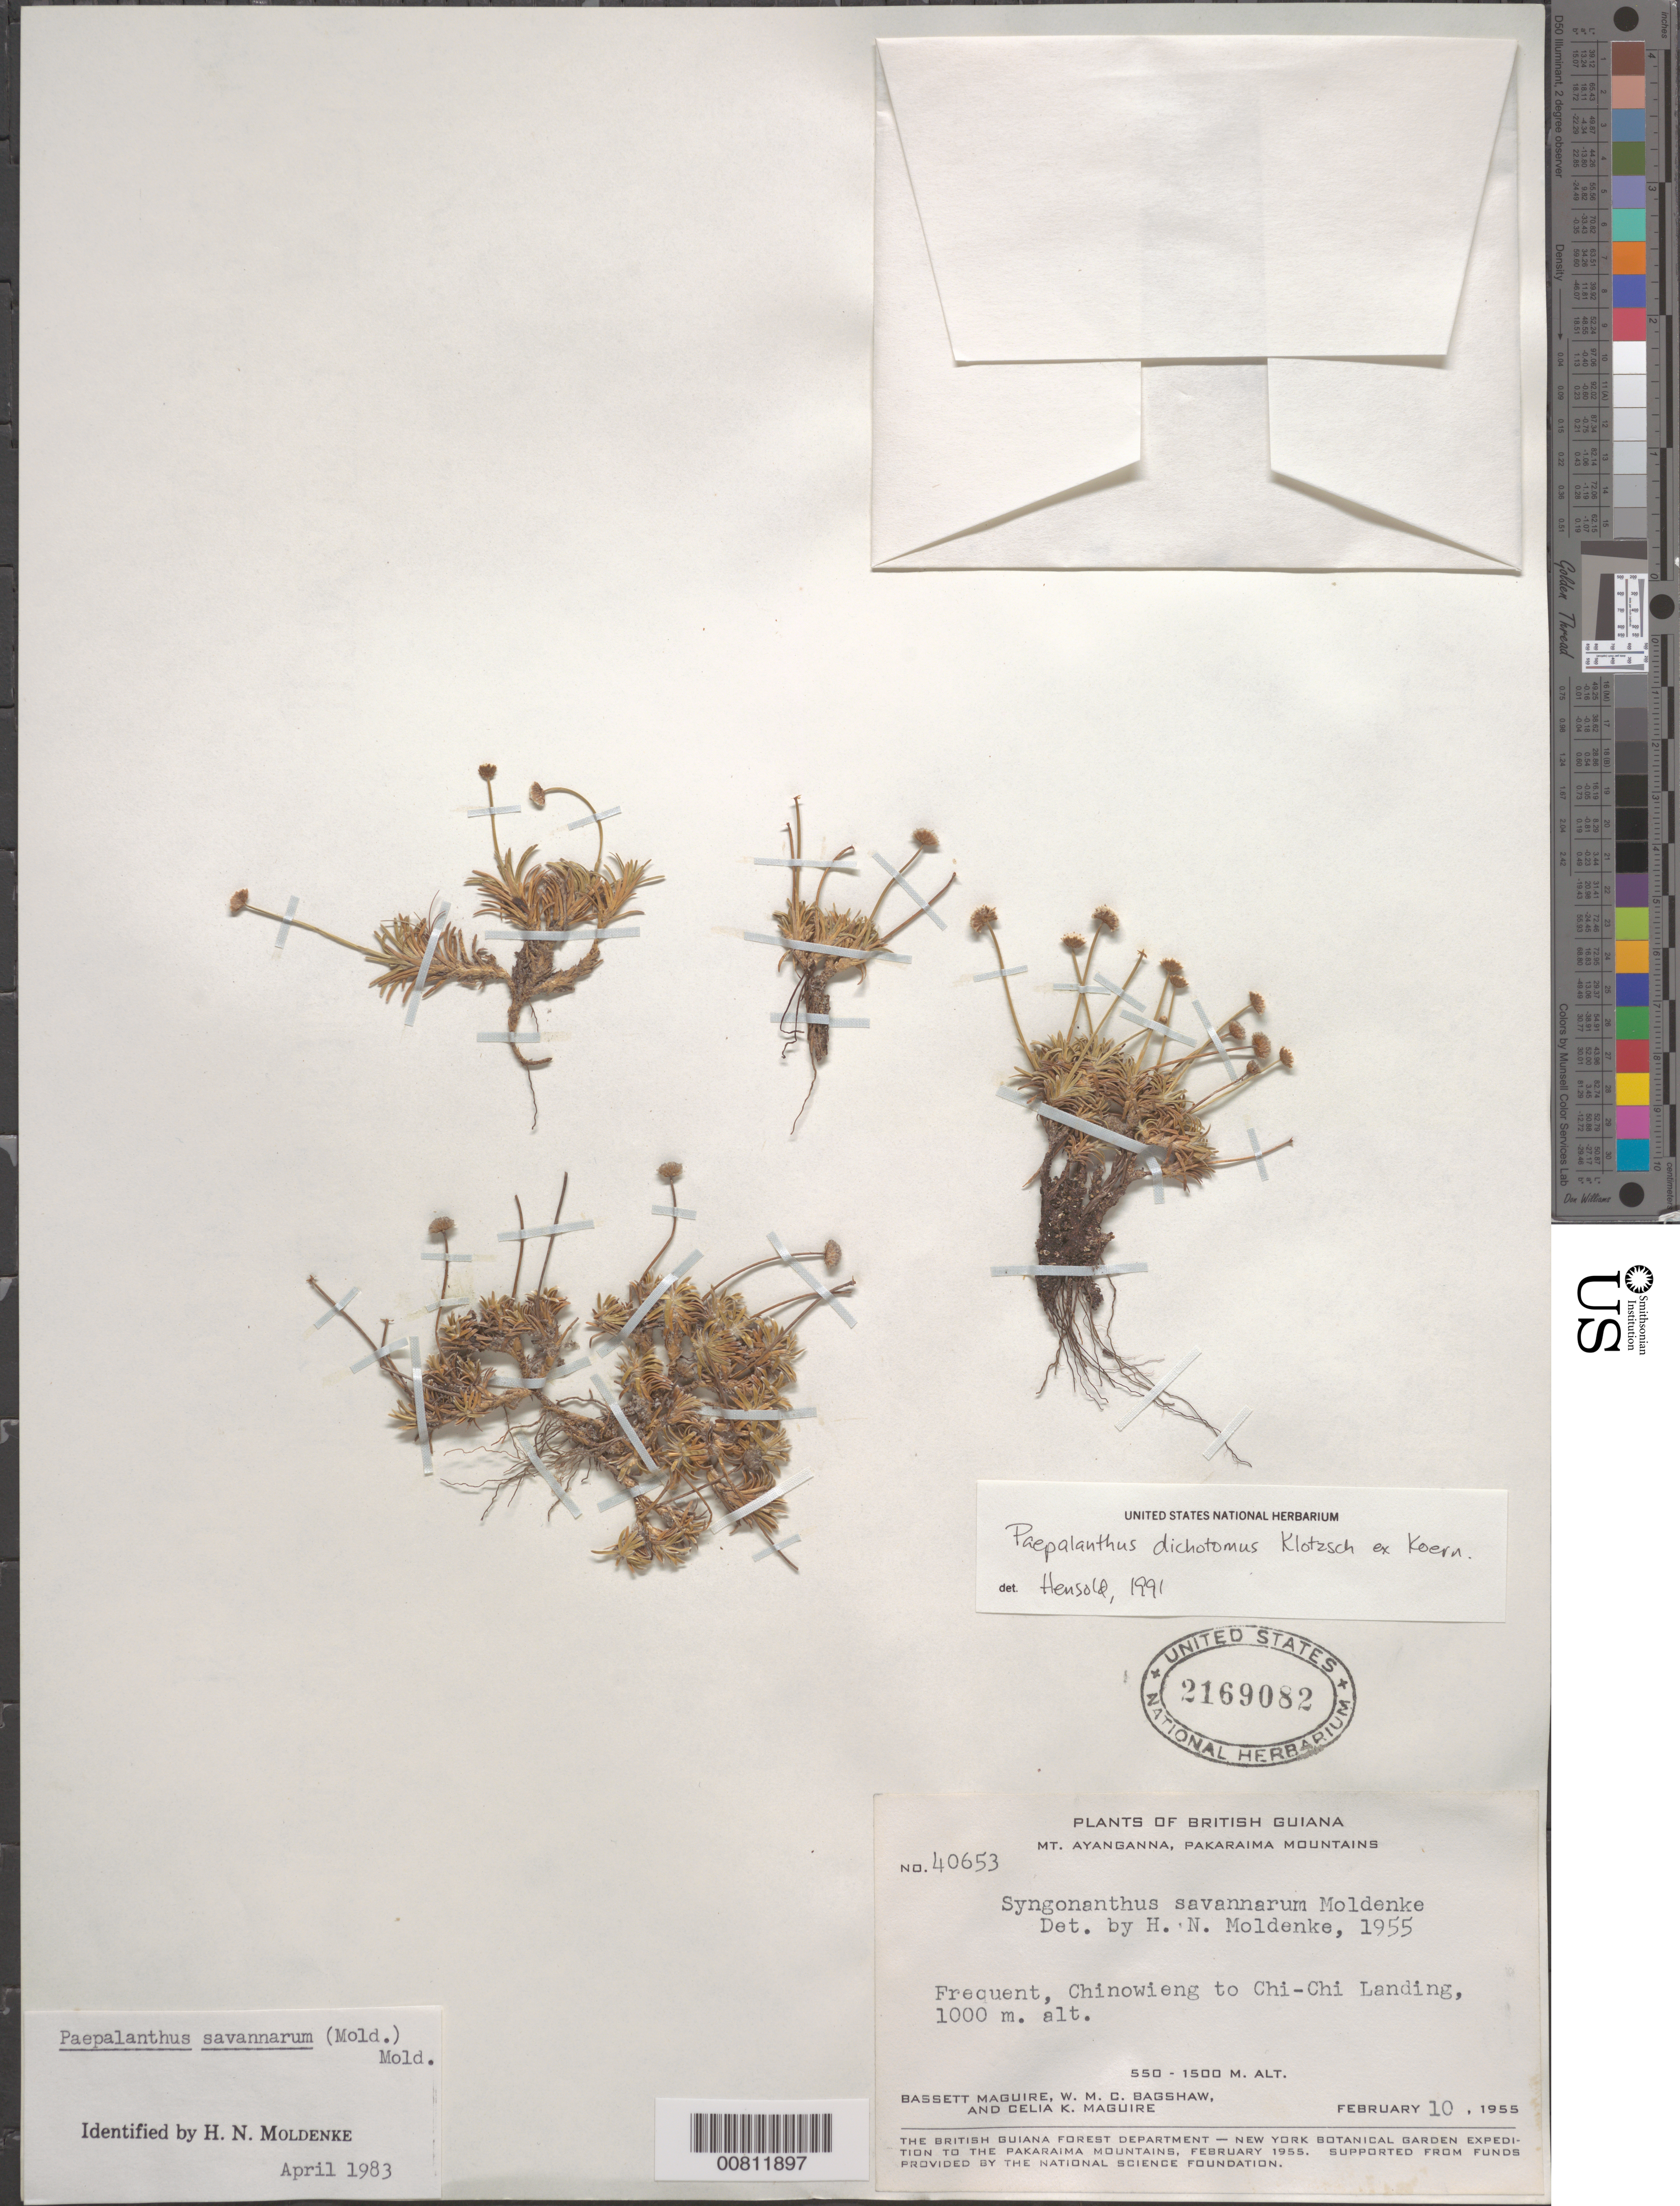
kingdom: Plantae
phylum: Tracheophyta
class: Liliopsida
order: Poales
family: Eriocaulaceae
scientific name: Giuliettia dichotoma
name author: (Klotzsch ex Körn.) Andrino & Sano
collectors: B. Maguire, W. Bagshaw & C. K. Maguire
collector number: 40653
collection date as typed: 10-Feb-55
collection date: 1955-02-10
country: Guyana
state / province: Cuyuni-Mazaruni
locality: Mt. Ayanganna, Pakaraima Mts., Chinowieng to Chi-Chi Landing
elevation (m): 1000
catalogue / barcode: US 2169082